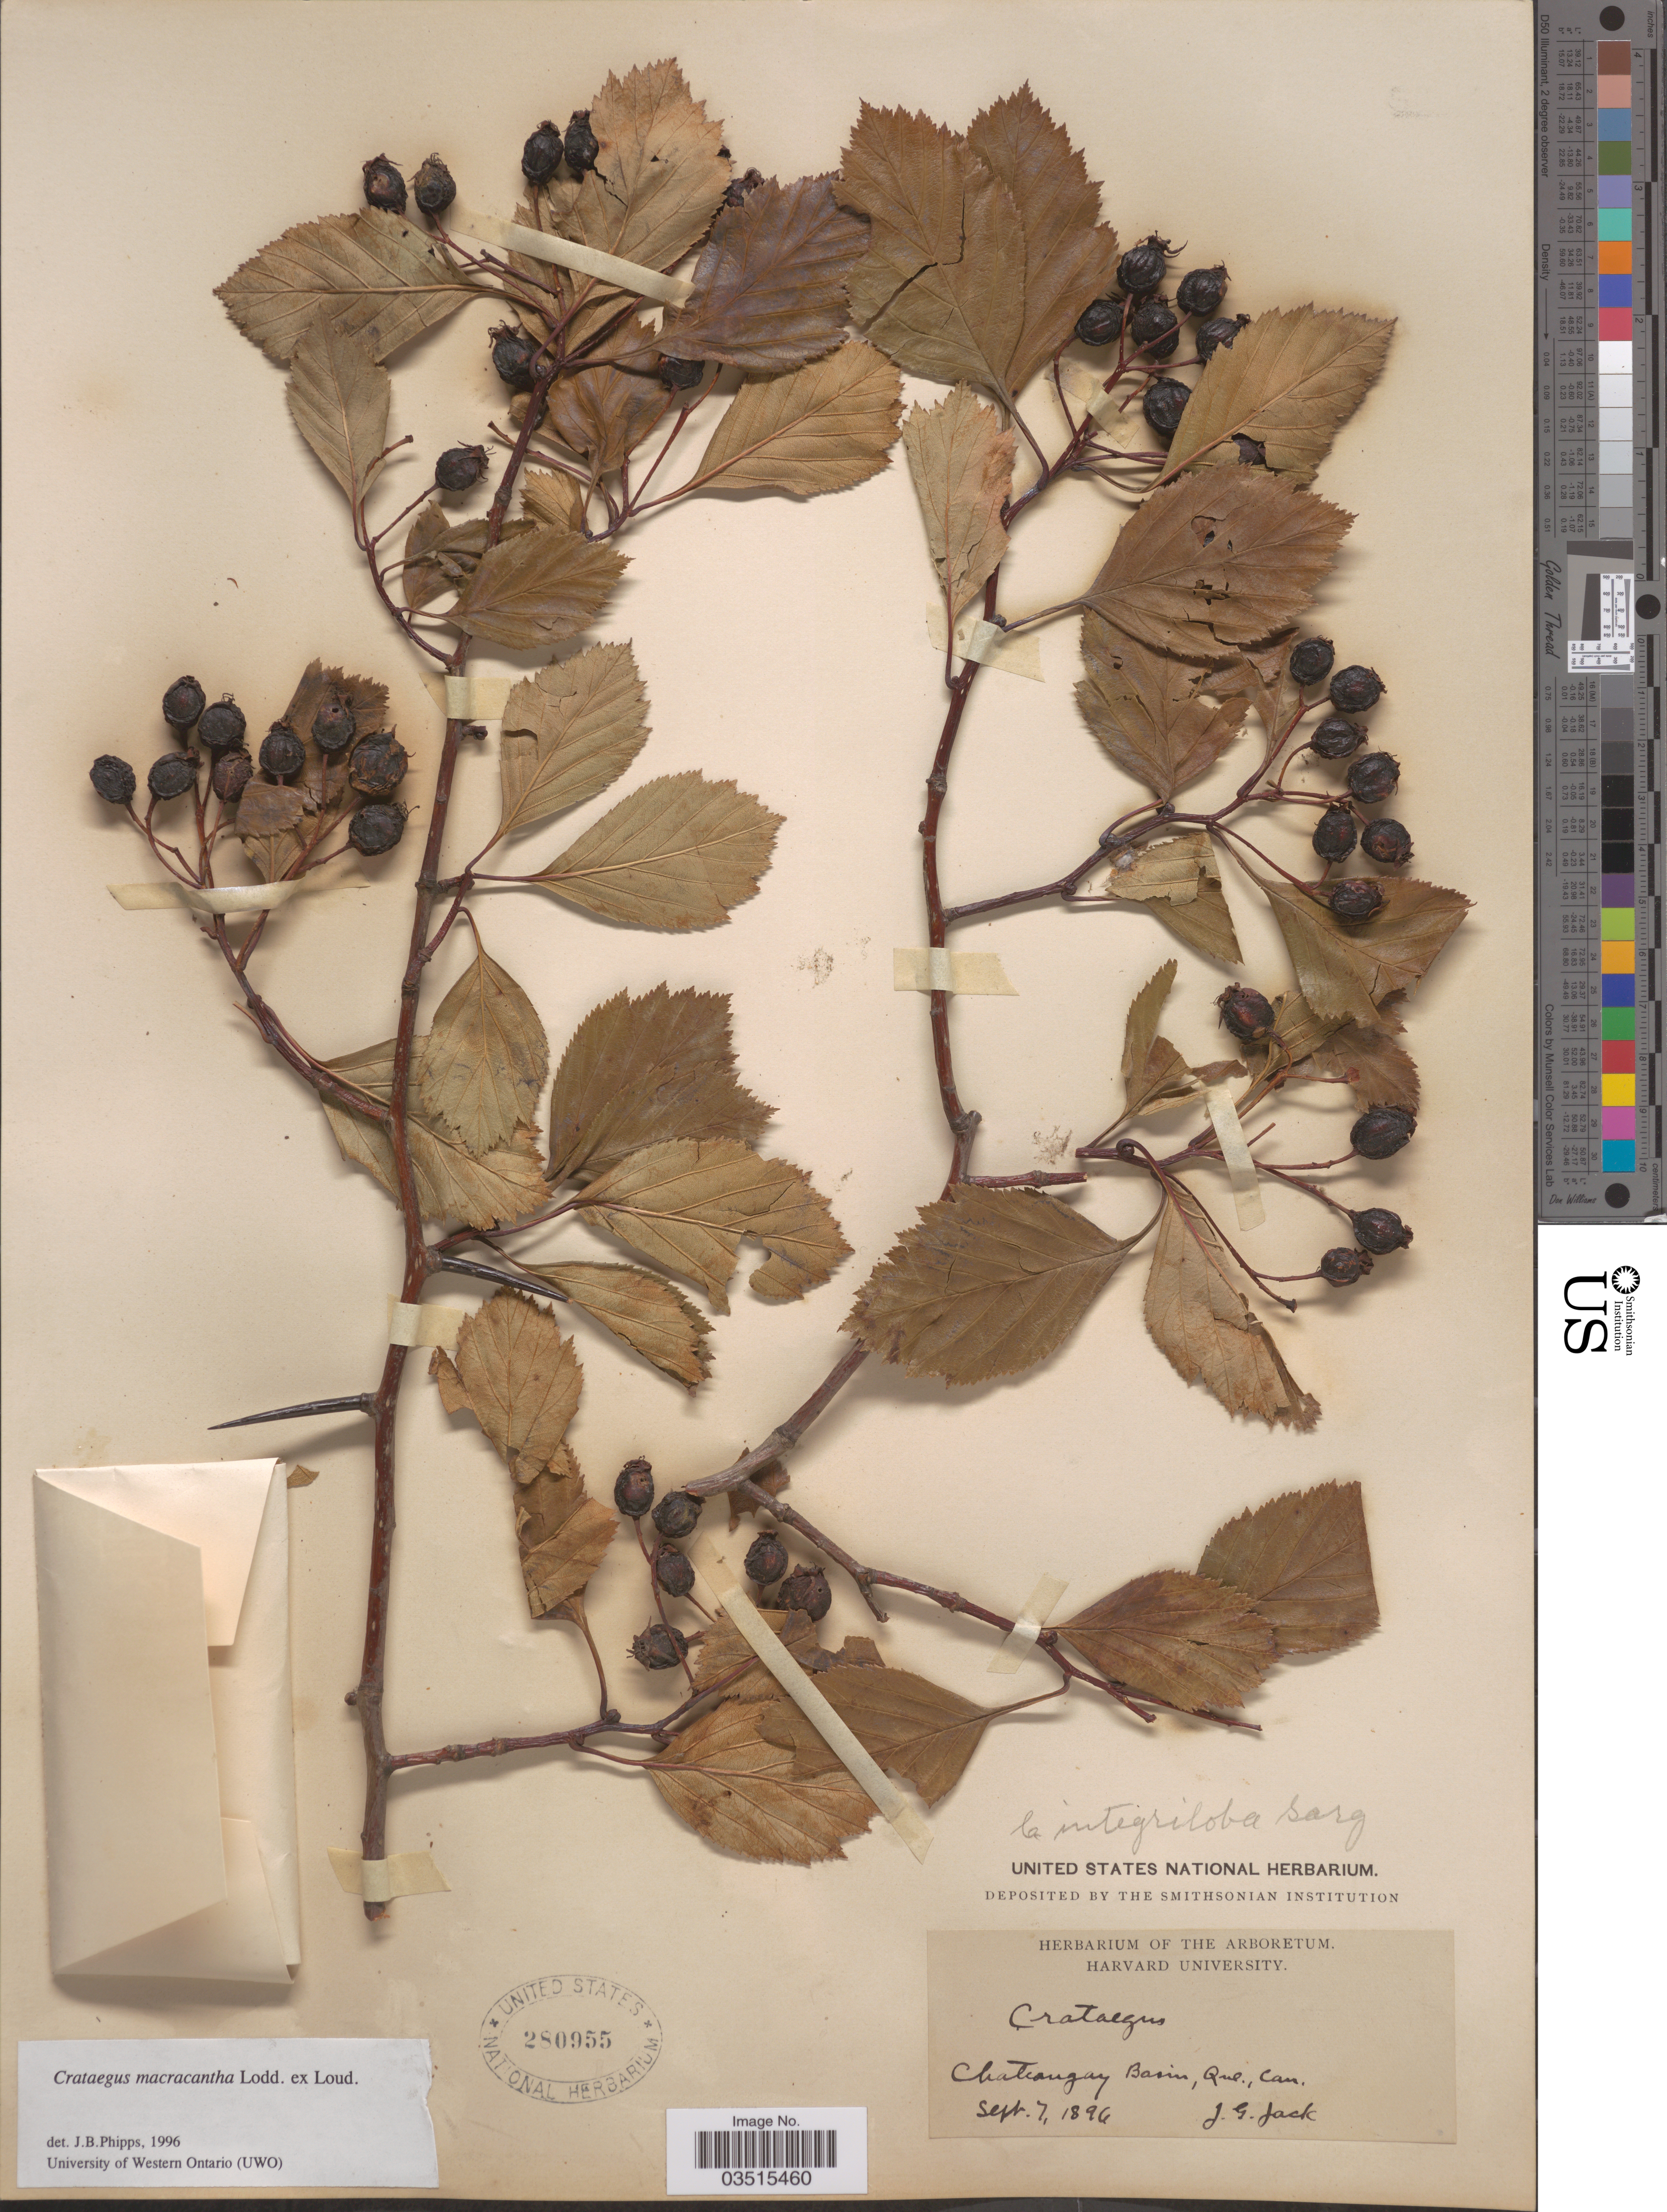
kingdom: Plantae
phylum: Tracheophyta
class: Magnoliopsida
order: Rosales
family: Rosaceae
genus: Crataegus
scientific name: Crataegus macracantha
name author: (Lindl.) Lodd. ex Loudon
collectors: J. G. Jack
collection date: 1896-09-07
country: Canada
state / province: Quebec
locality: Chateaugay Basin.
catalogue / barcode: US 280955